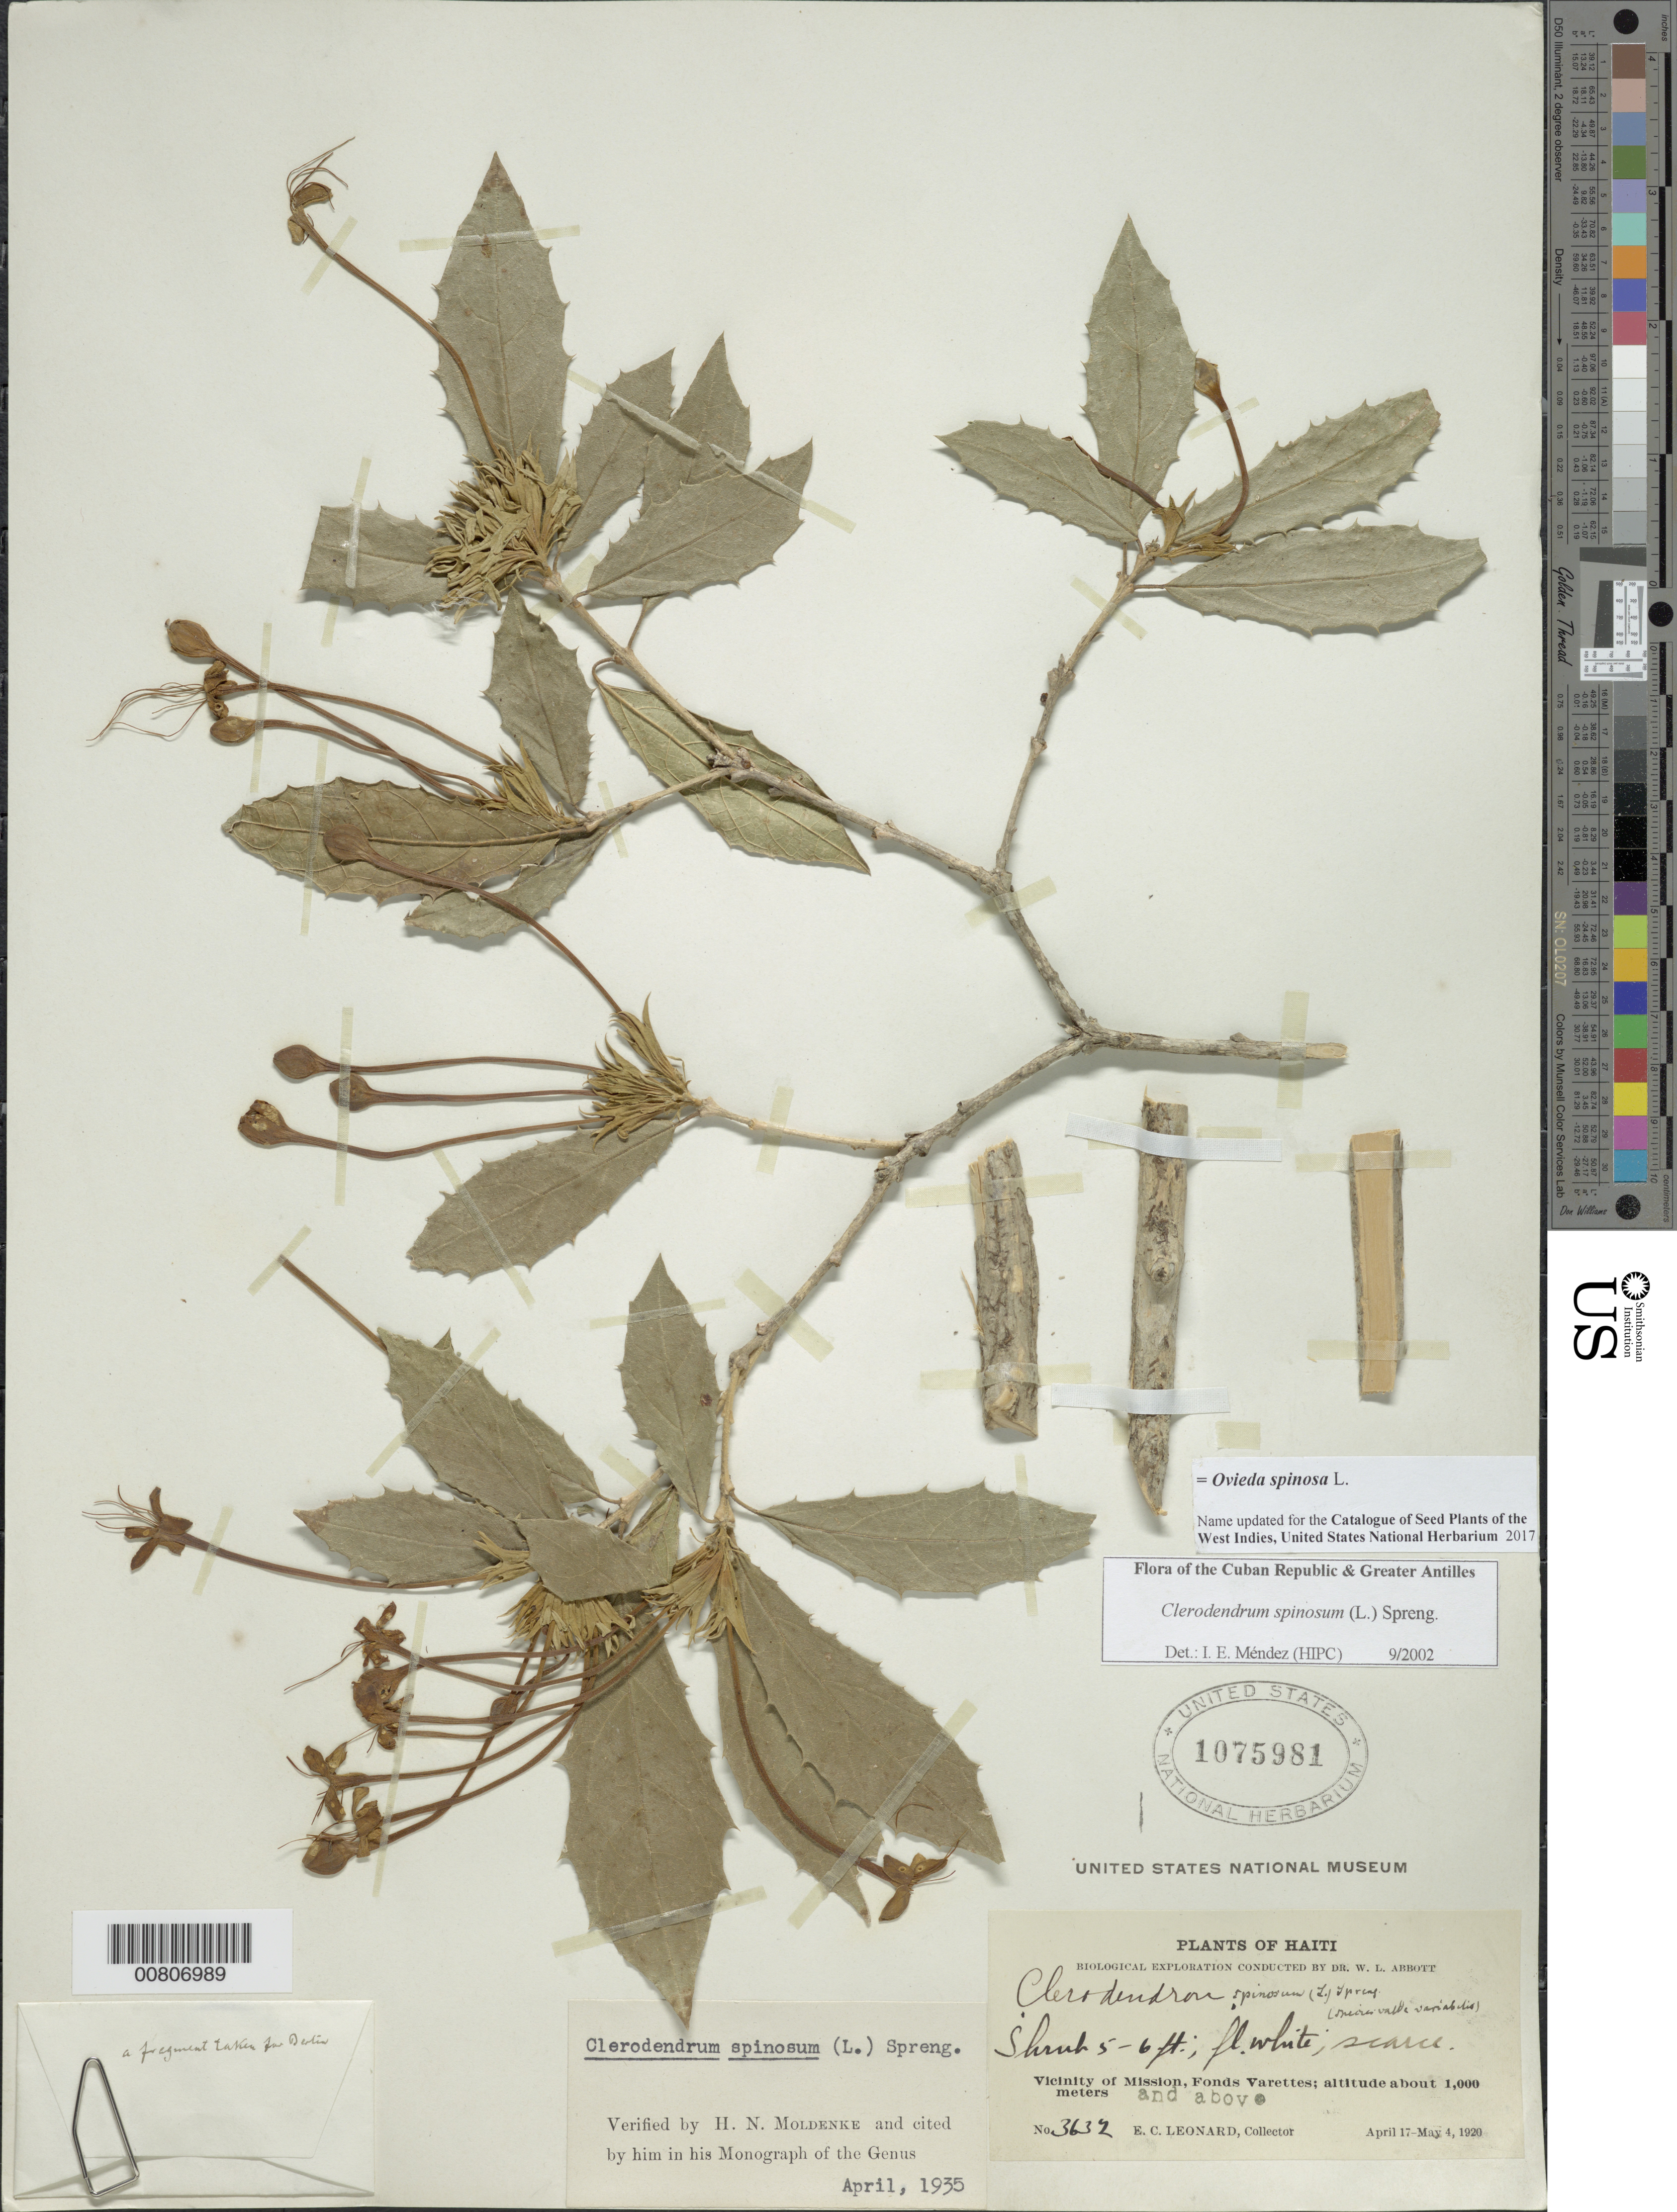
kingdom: Plantae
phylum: Tracheophyta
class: Magnoliopsida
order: Lamiales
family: Lamiaceae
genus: Ovieda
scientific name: Ovieda spinosa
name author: Sw.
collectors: E. C. Leonard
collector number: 3632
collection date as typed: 17 Apr 1920 to 04 May 1920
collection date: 1920-04-17/1920-05-04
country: Haiti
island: Hispaniola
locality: Mission vicinity, Fonds Varettes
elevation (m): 1000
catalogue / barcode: US 1075981